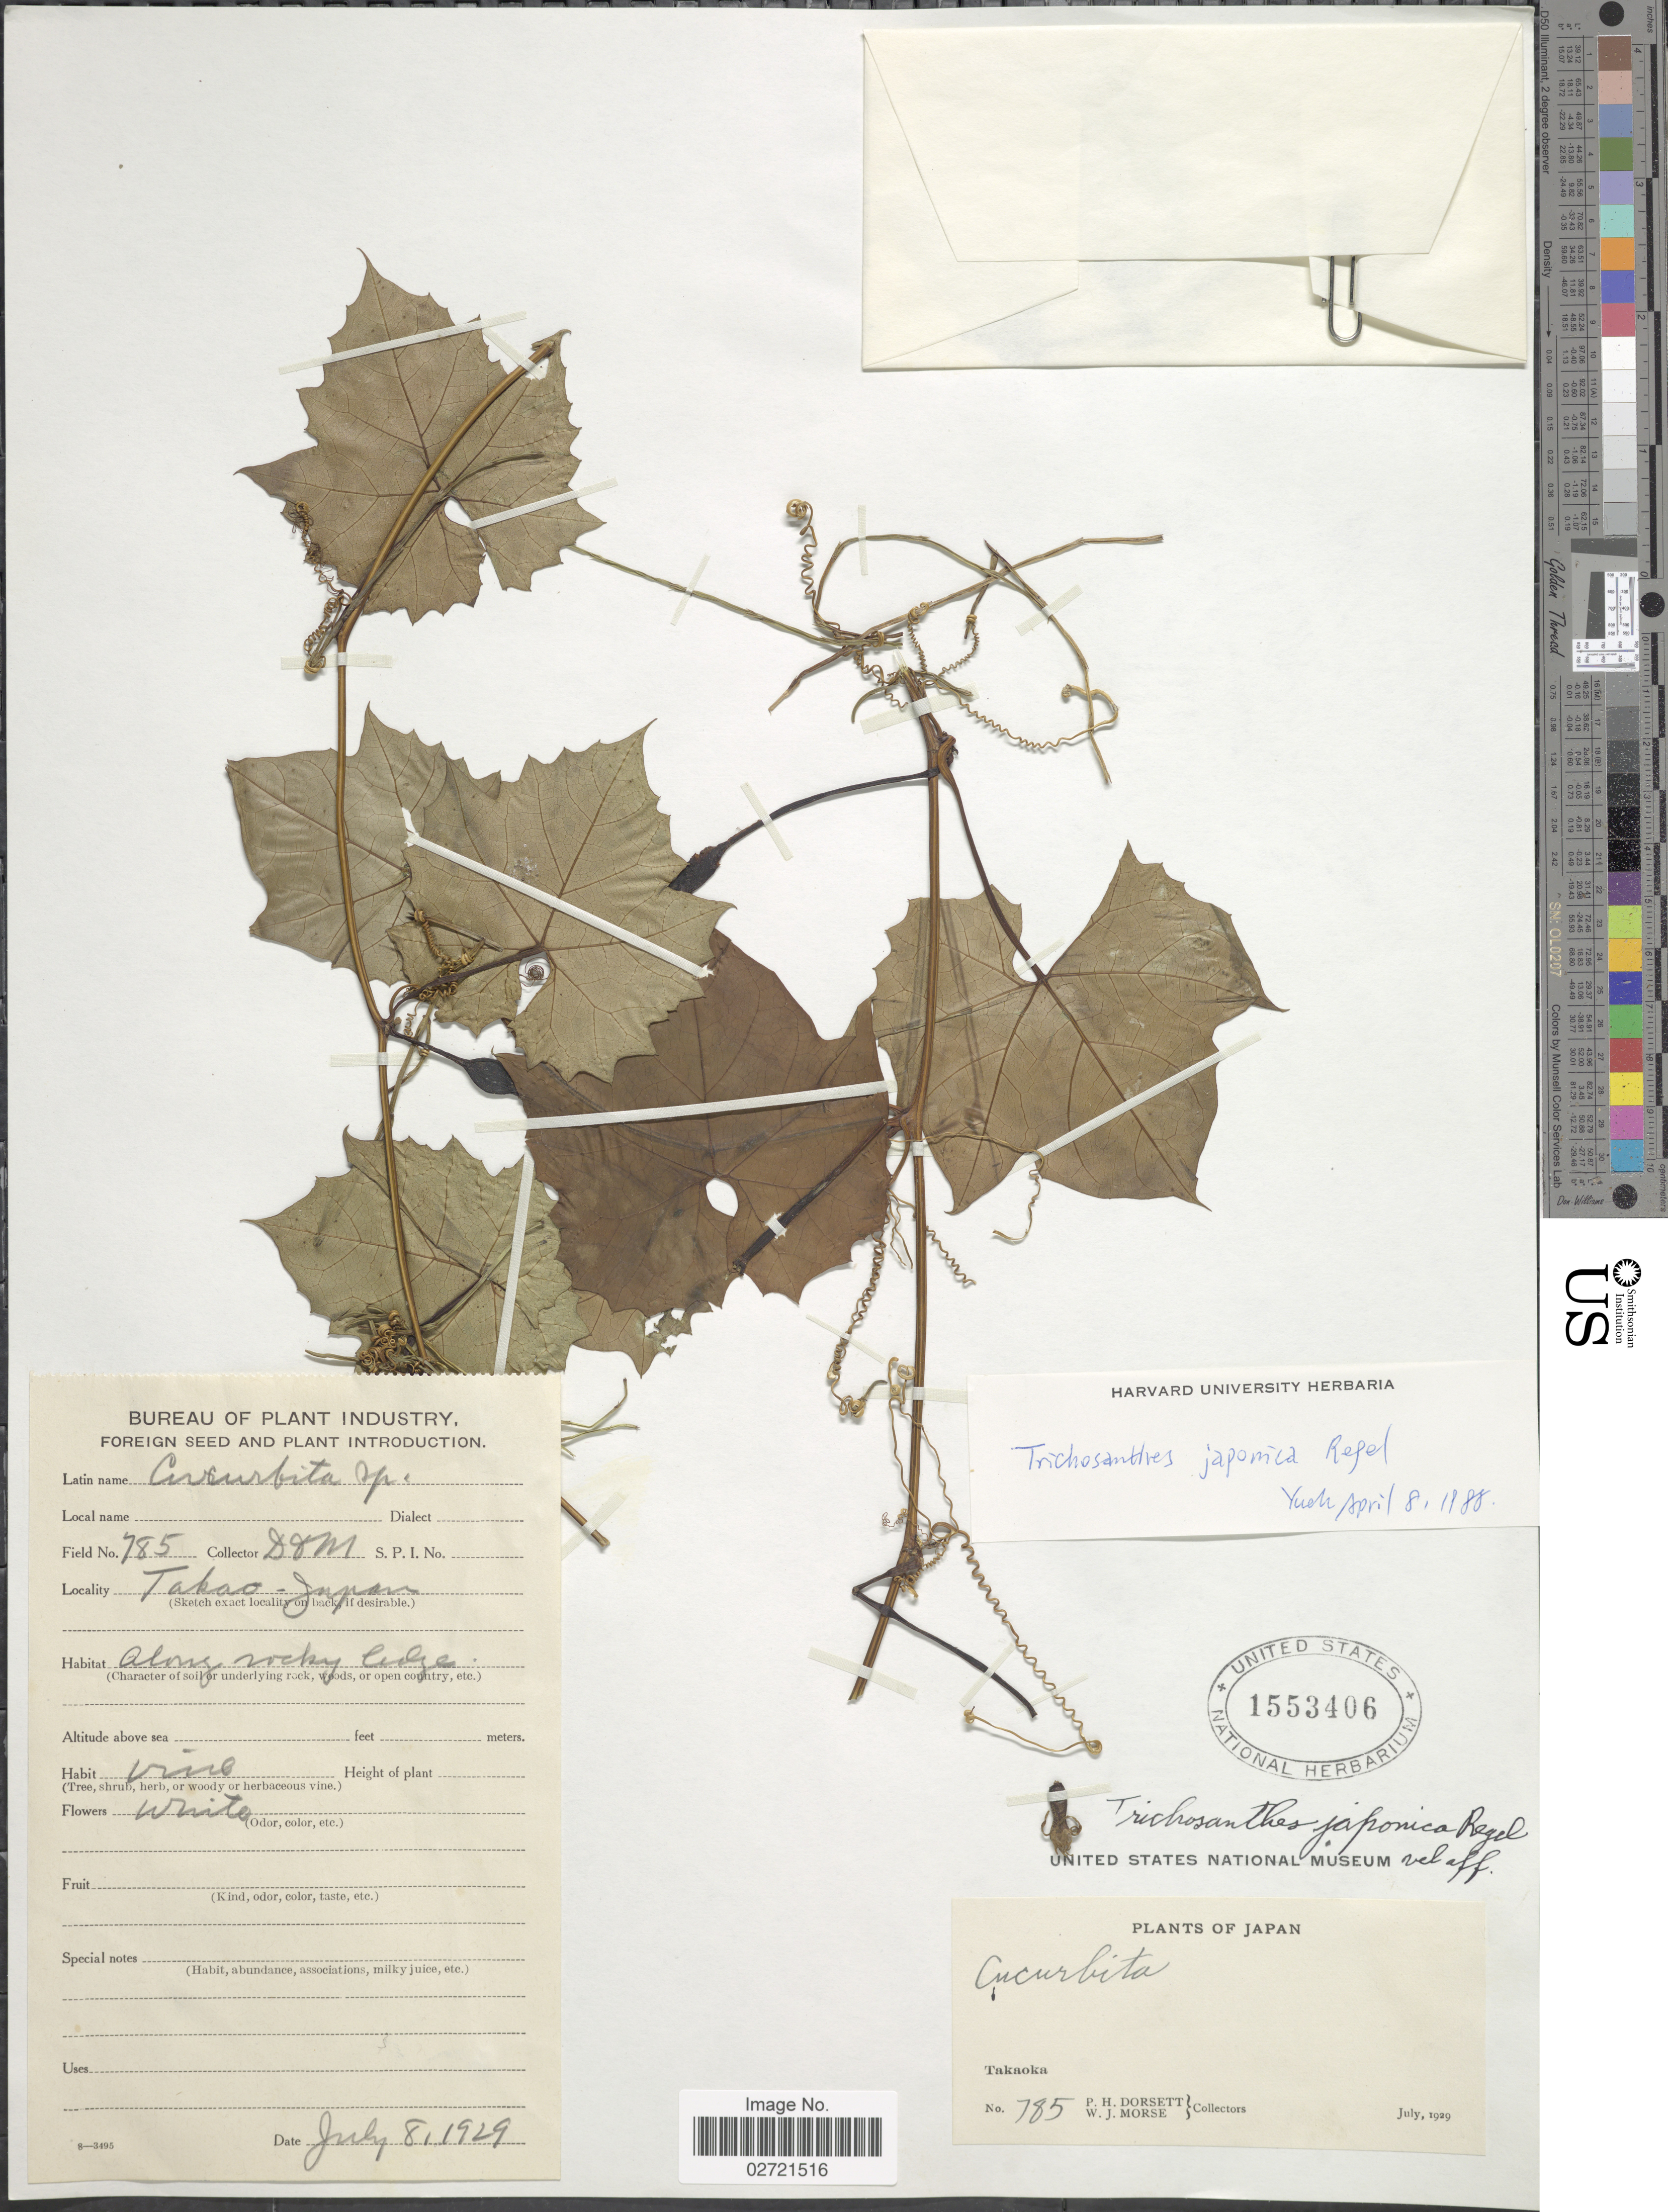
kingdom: Plantae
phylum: Tracheophyta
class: Magnoliopsida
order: Cucurbitales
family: Cucurbitaceae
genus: Trichosanthes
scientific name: Trichosanthes japonica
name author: Regel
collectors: P. H. Dorsett & W. J. Morse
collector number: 785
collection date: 1929-07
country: Japan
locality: Takaoka, Japan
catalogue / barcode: US 1553406